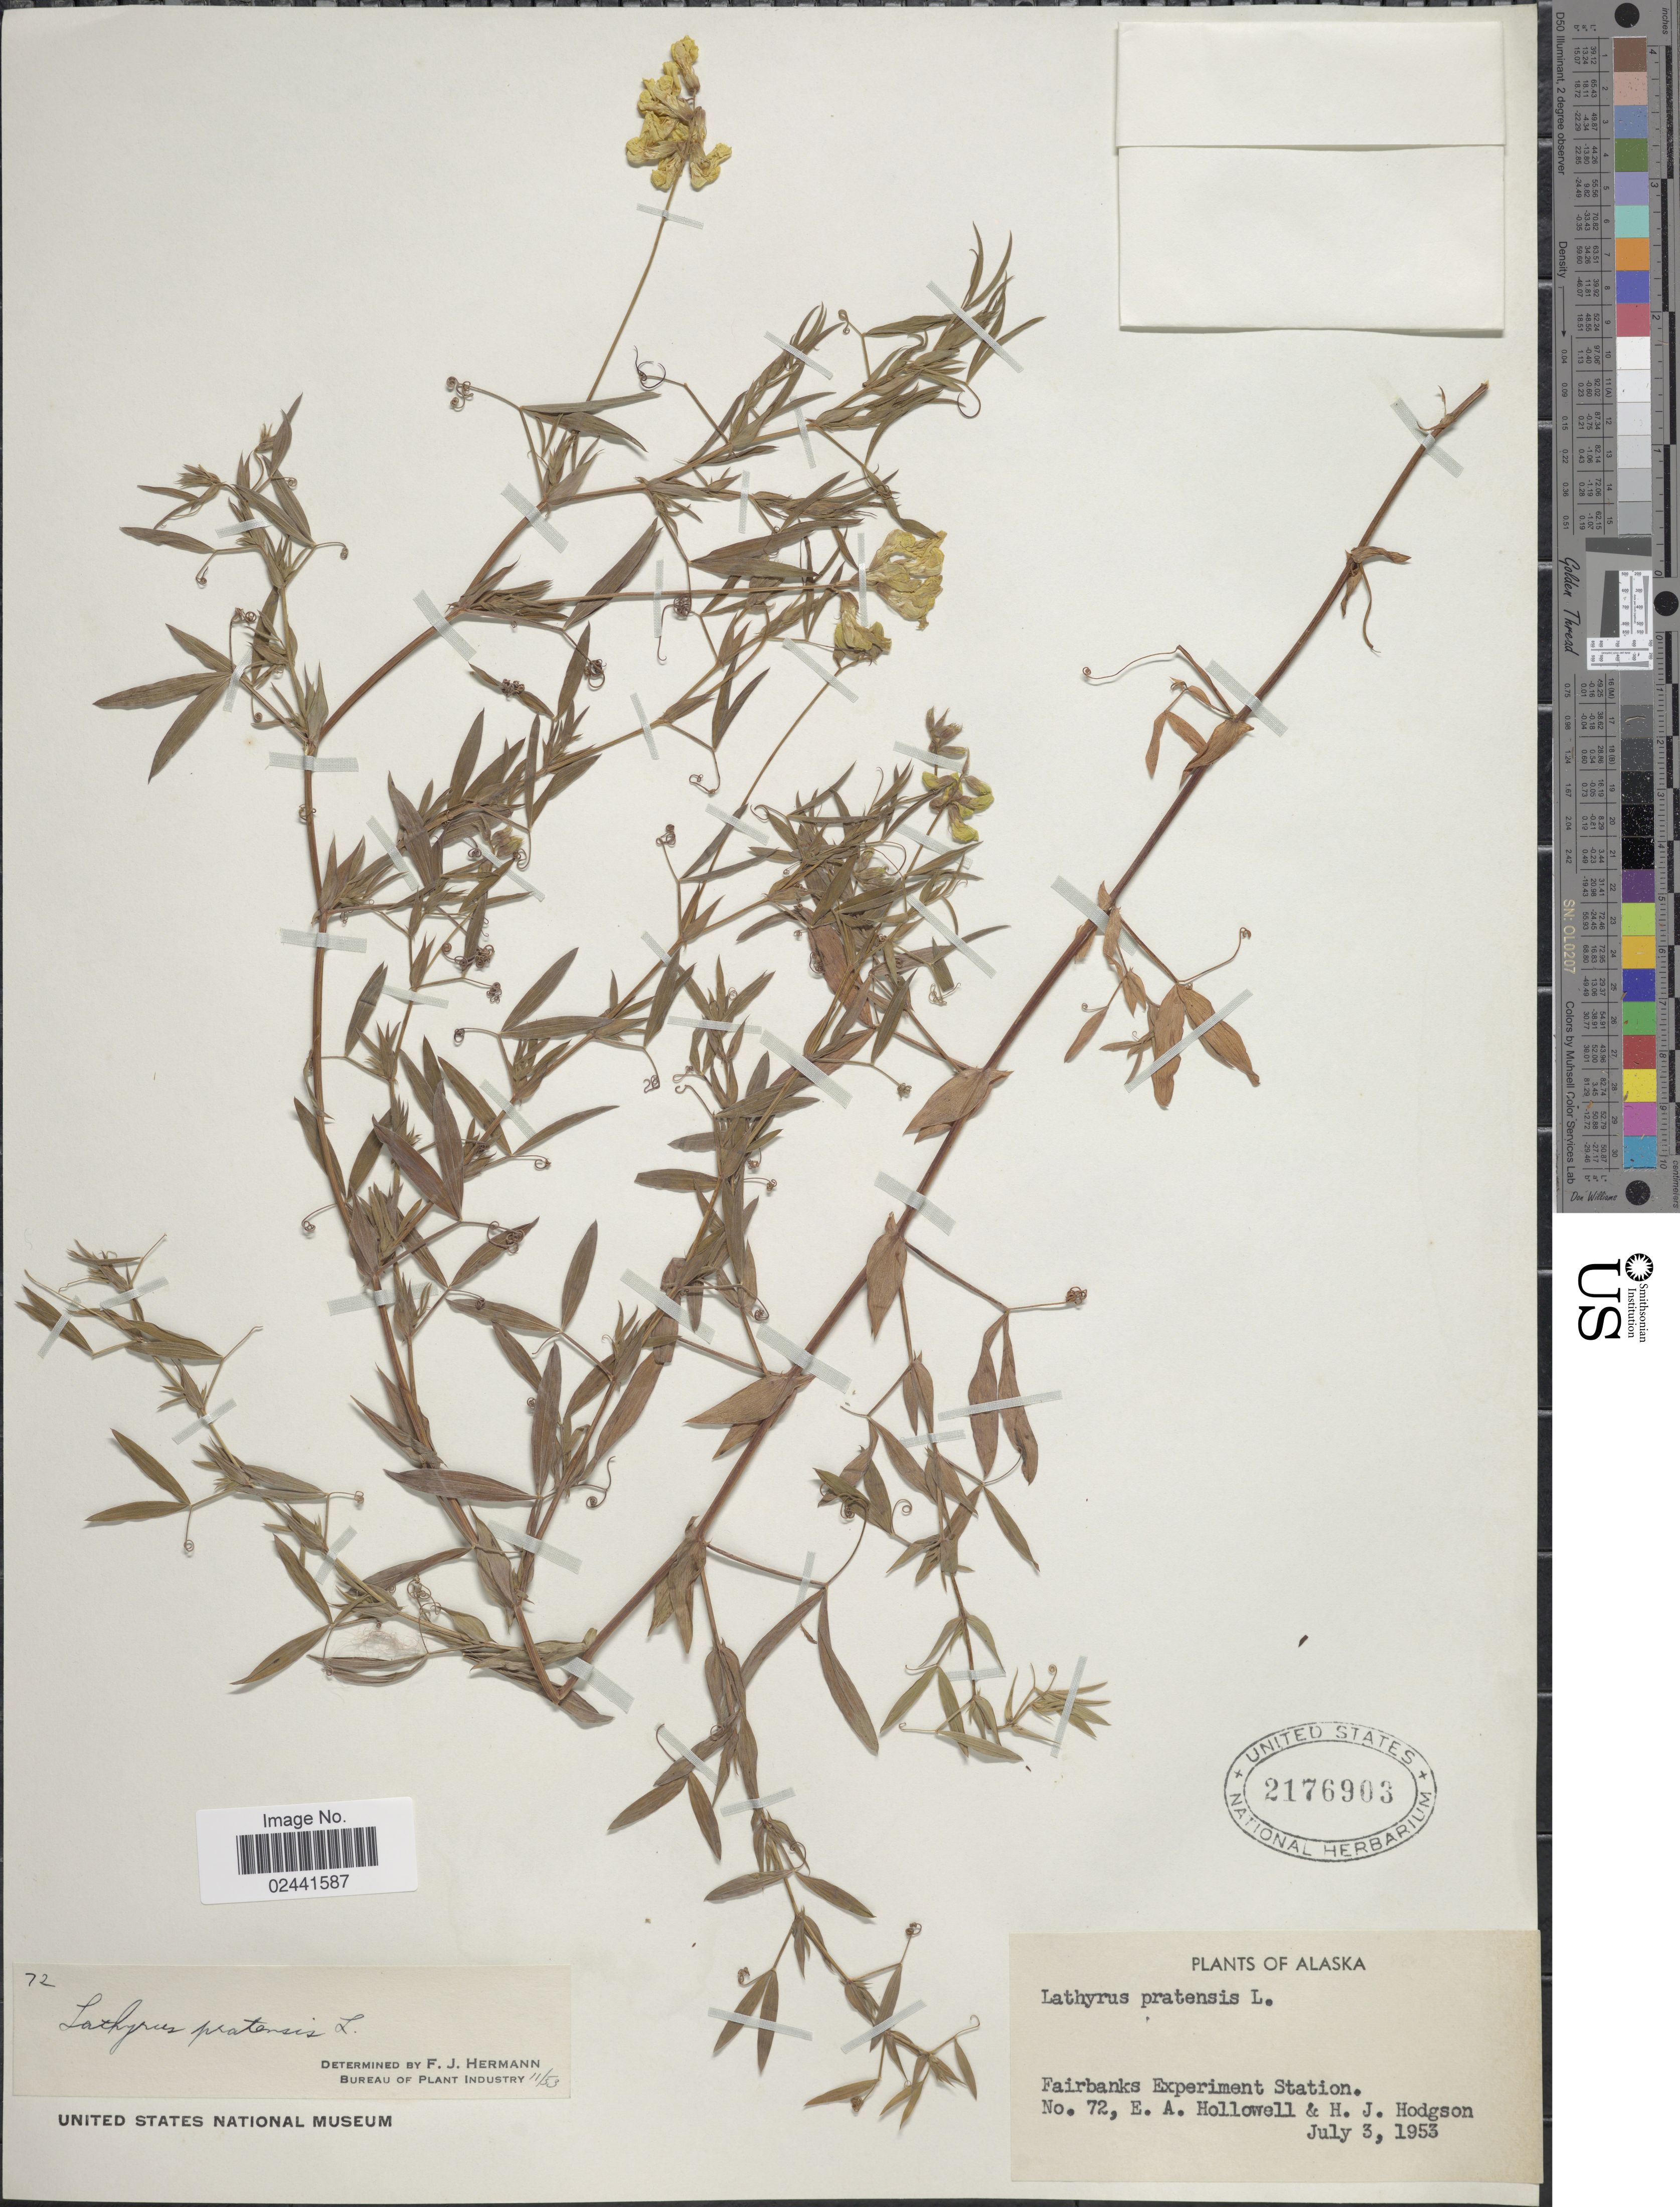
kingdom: Plantae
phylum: Tracheophyta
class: Magnoliopsida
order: Fabales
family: Fabaceae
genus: Lathyrus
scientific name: Lathyrus pratensis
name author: L.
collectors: E. Hollowell & H. J. Hodgson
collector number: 72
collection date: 1953-07-03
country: United States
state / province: Alaska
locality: Fairbanks Experiment Station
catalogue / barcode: US 2176903